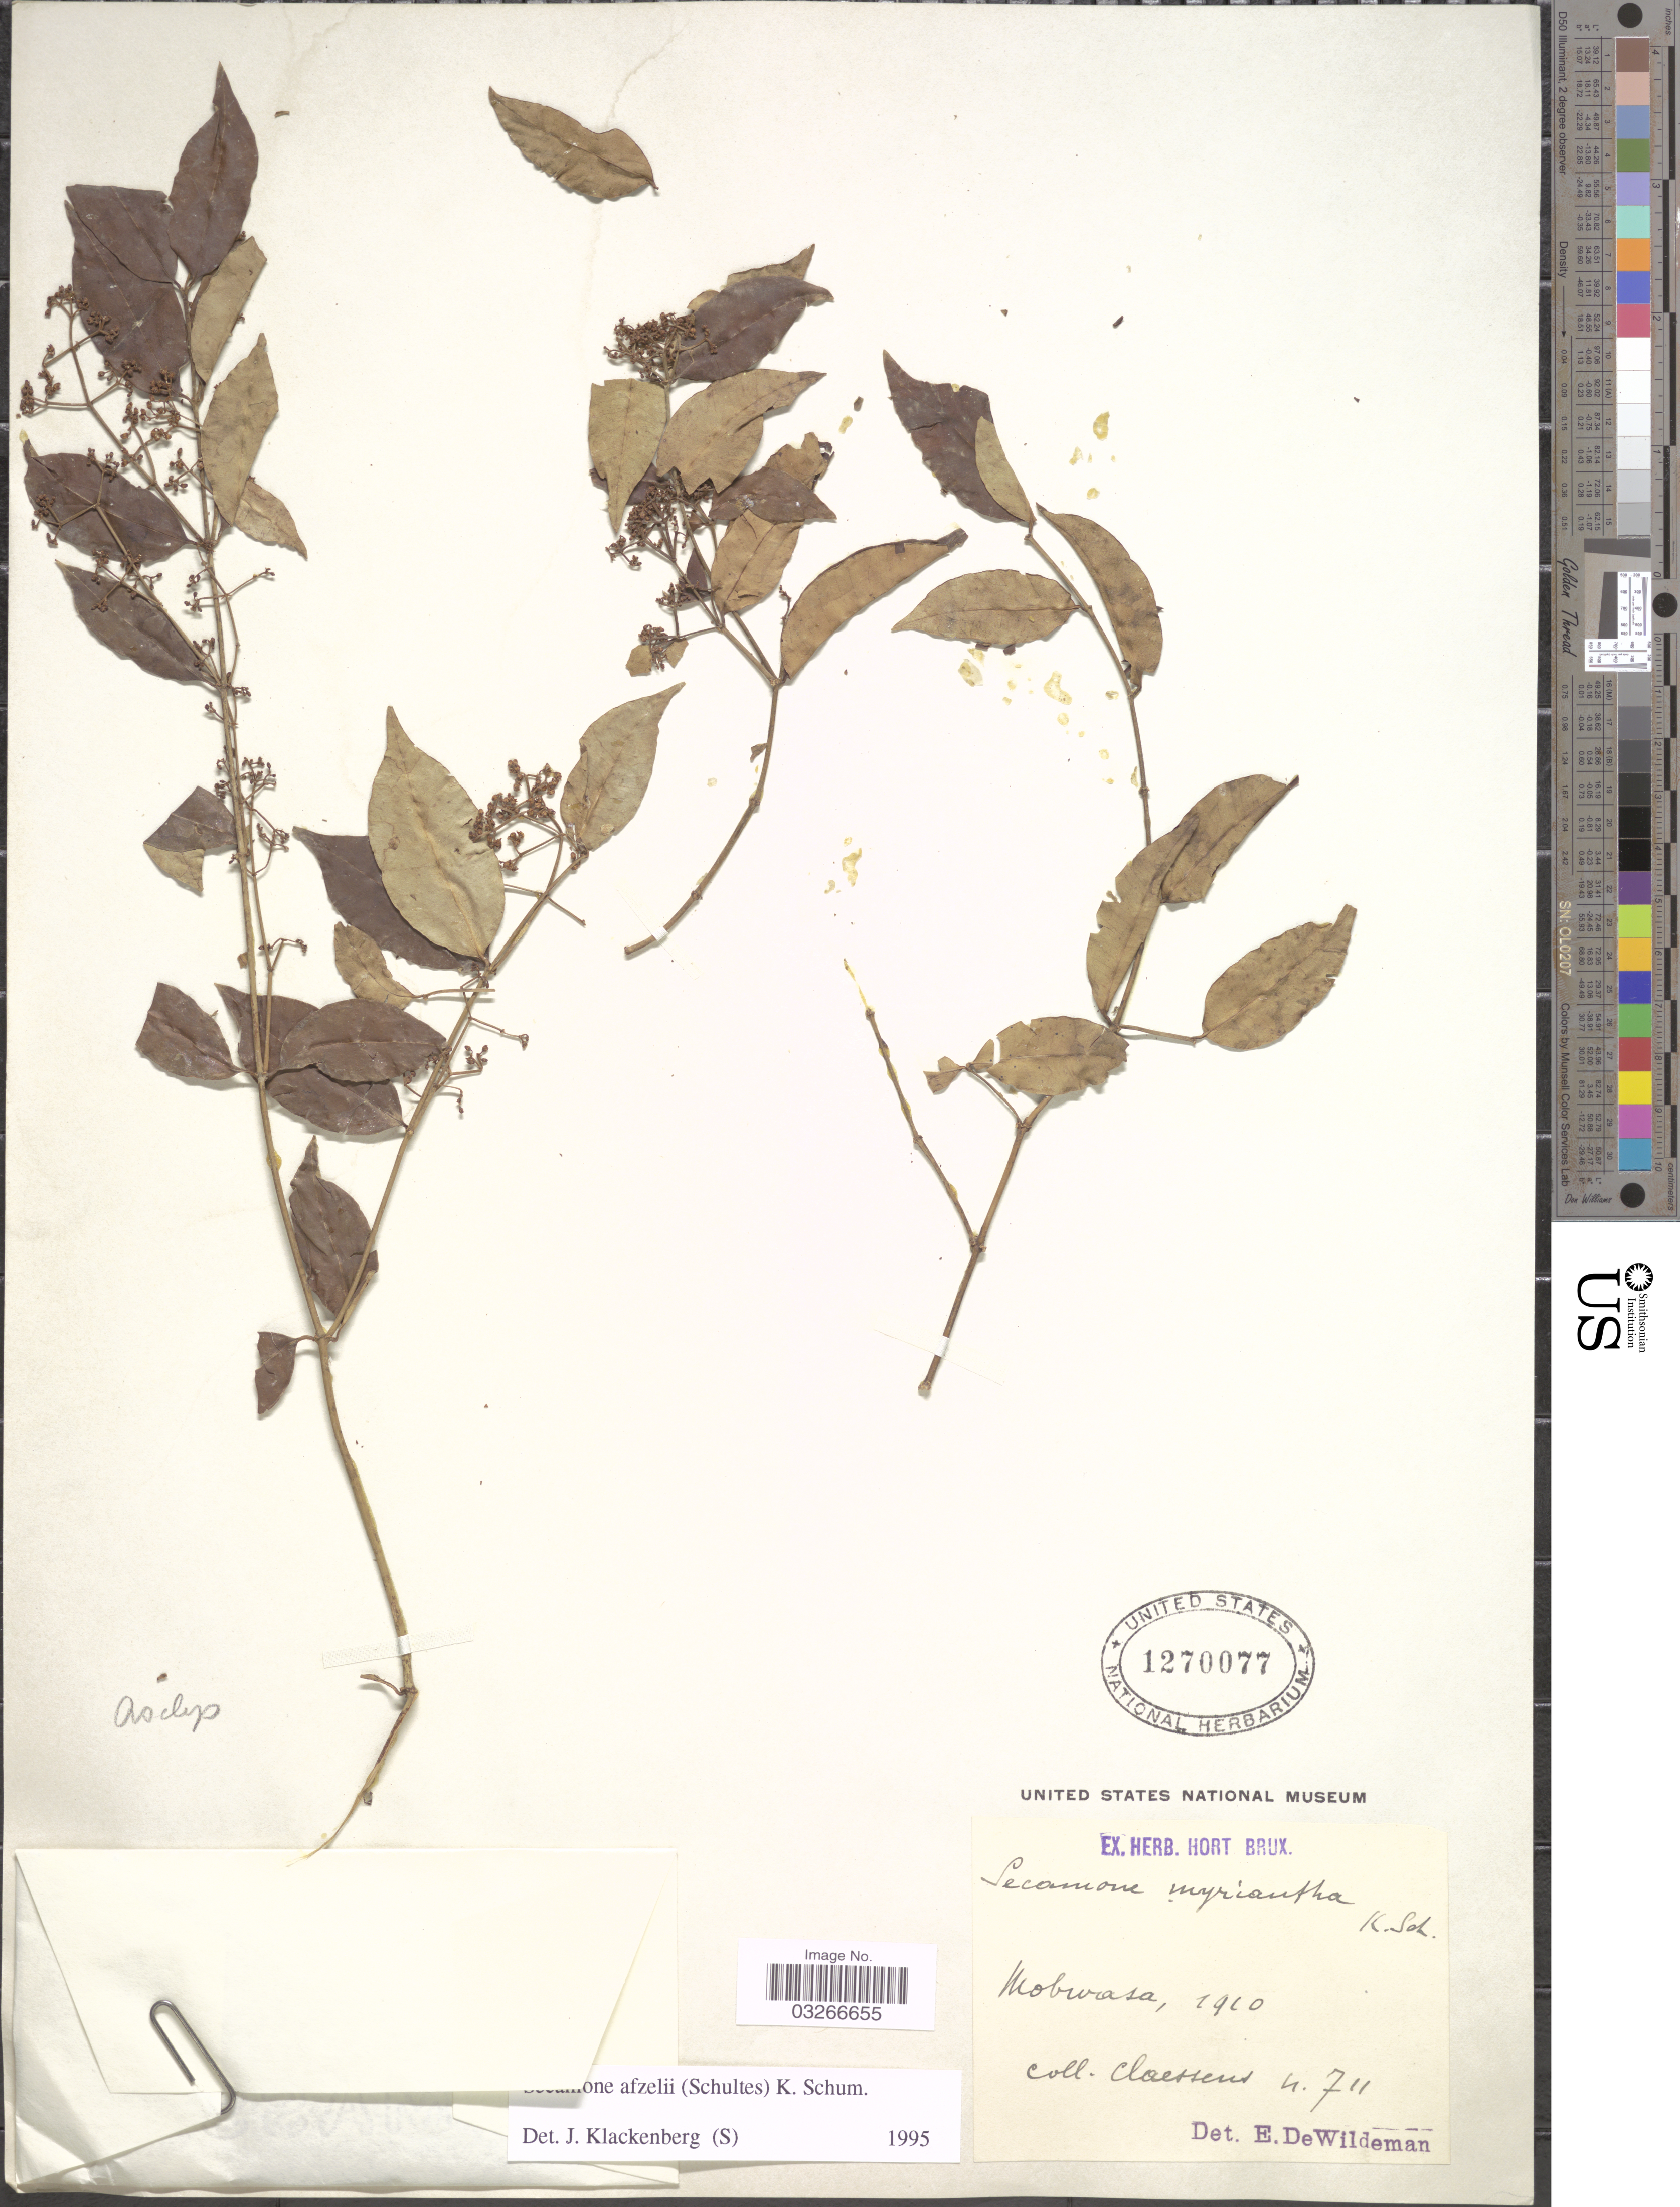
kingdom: Plantae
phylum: Tracheophyta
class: Magnoliopsida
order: Gentianales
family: Apocynaceae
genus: Secamone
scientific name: Secamone afzelii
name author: (Schult.) K. Schum.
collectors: -. Claessens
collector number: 711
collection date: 1910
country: Congo, Democratic Republic of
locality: Mobwasa.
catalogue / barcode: US 1270077